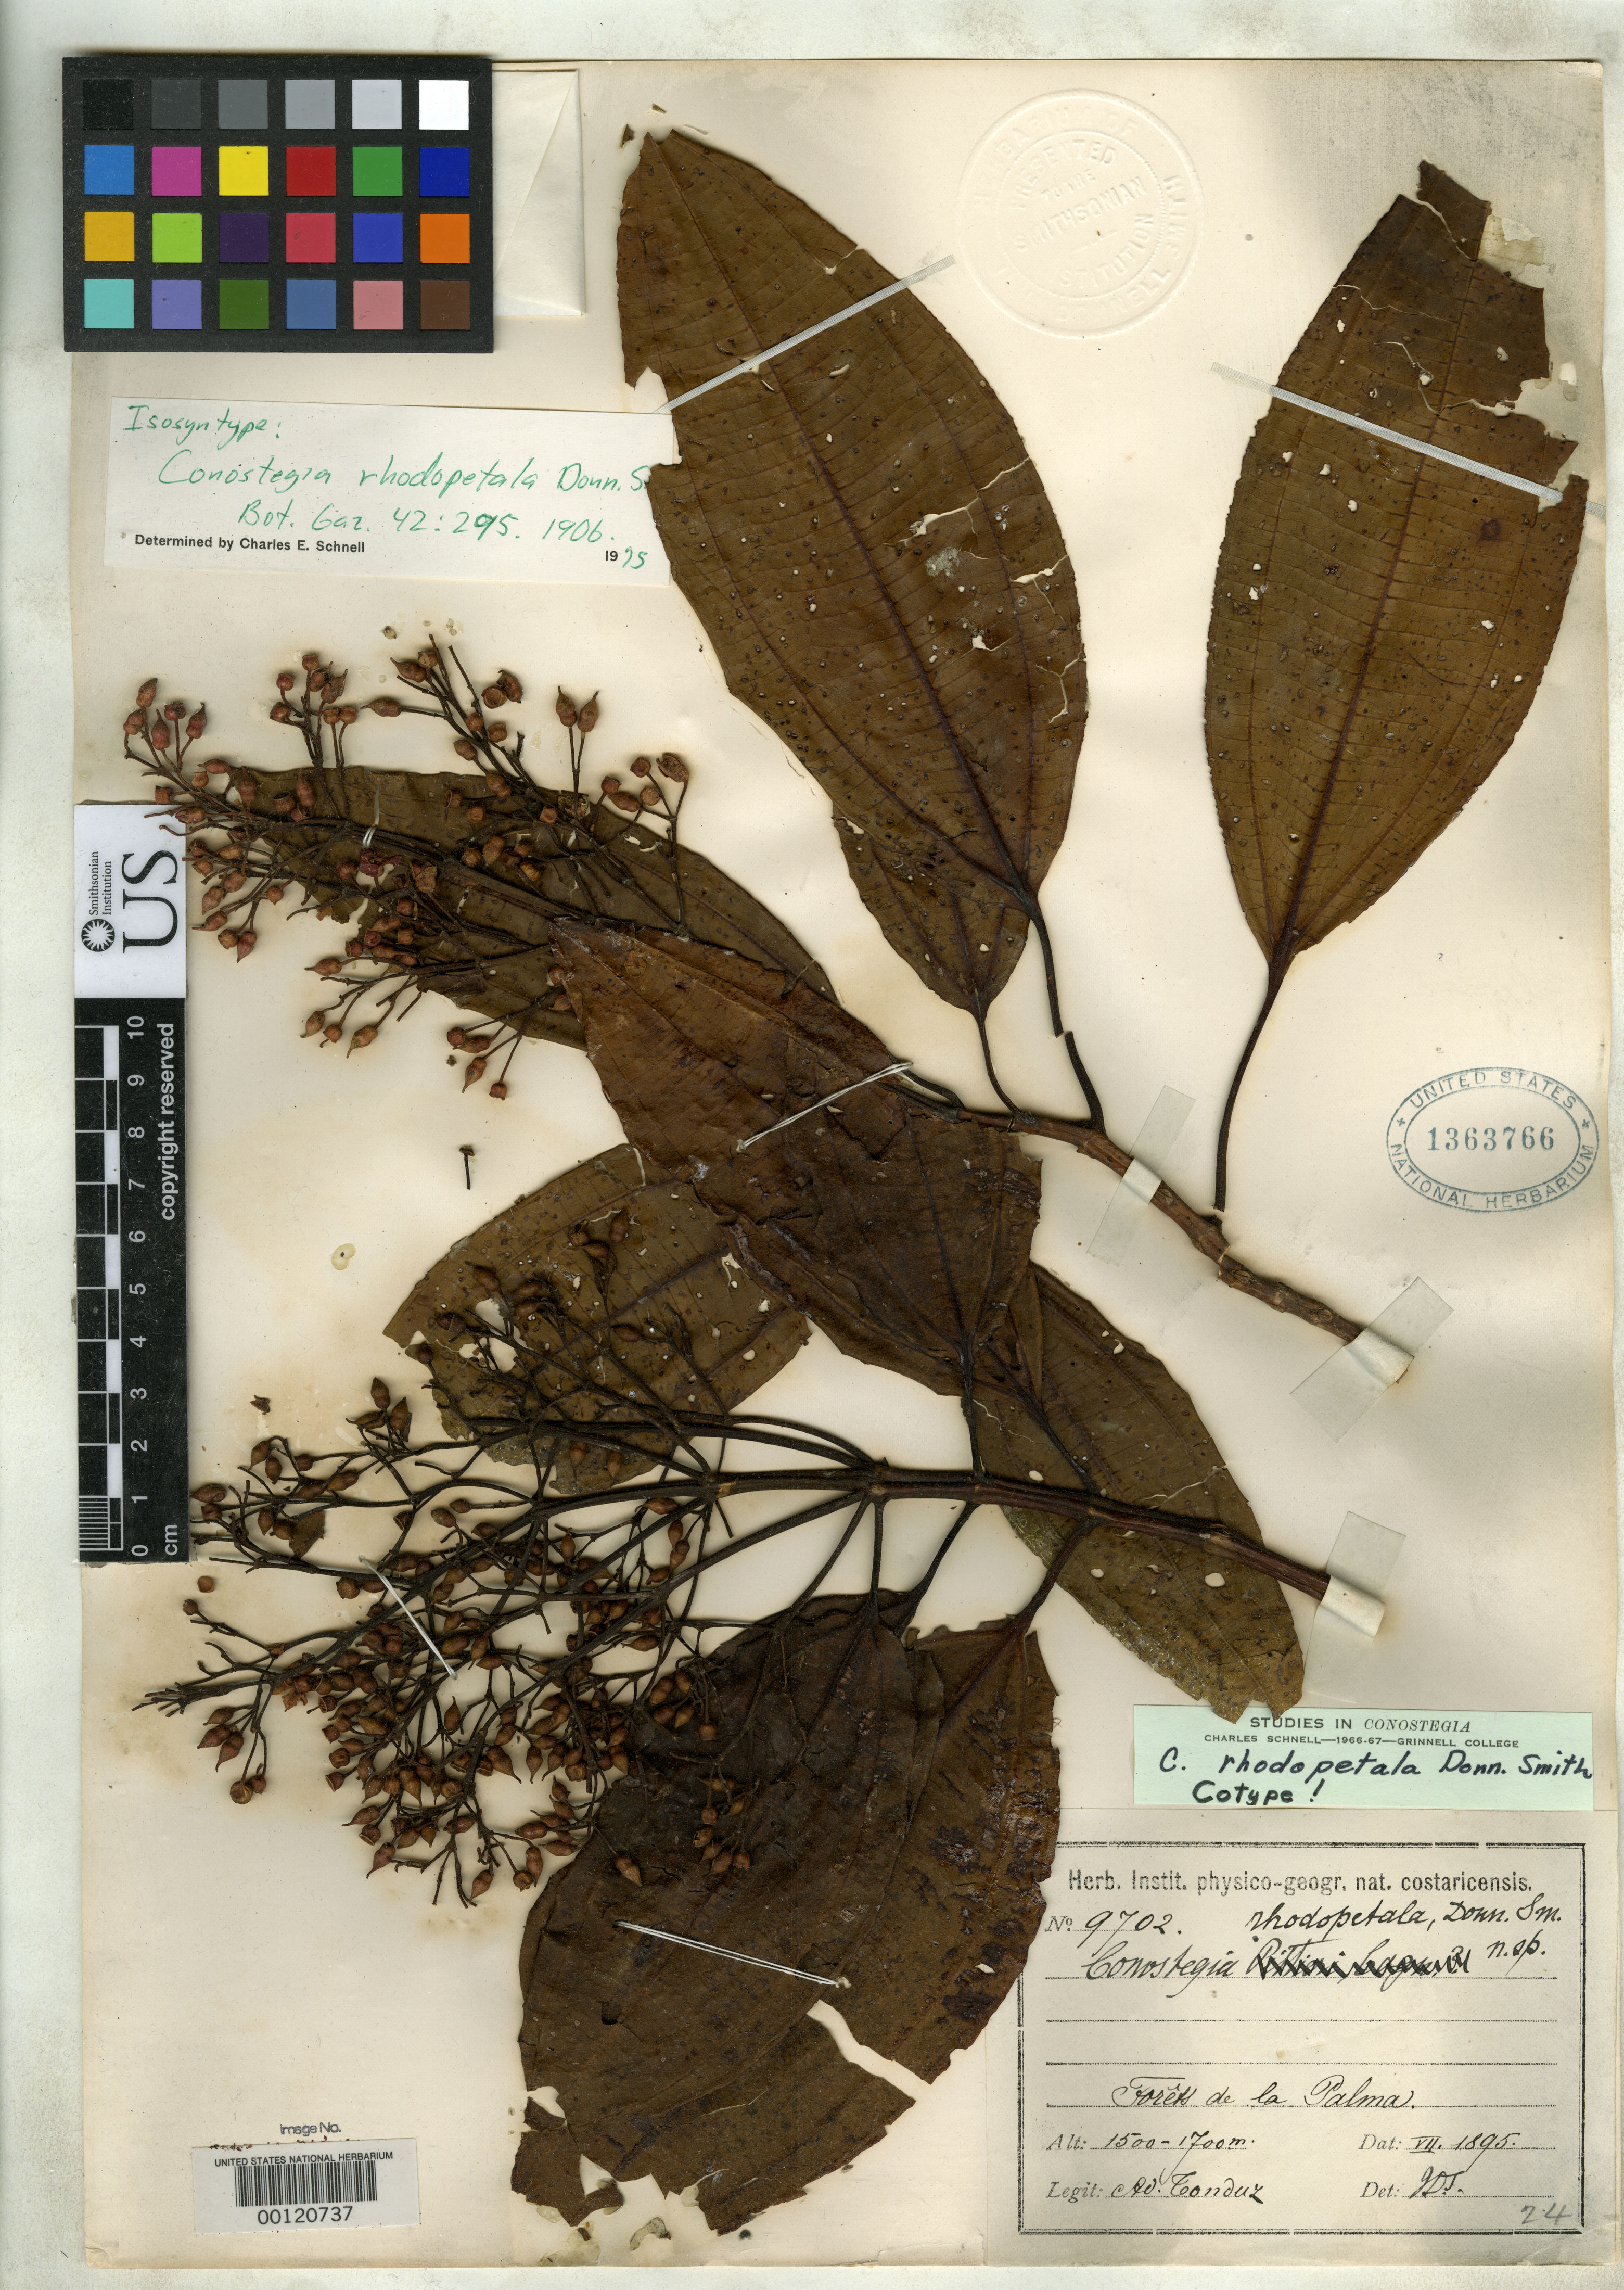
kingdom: Plantae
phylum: Tracheophyta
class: Magnoliopsida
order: Myrtales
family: Melastomataceae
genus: Conostegia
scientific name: Conostegia rhodopetala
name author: Donn. Sm.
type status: Syntype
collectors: A. Tonduz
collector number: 9702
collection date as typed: Jul 1895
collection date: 1895-07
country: Costa Rica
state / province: San José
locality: La Palma.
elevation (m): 1500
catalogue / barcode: US 1363766